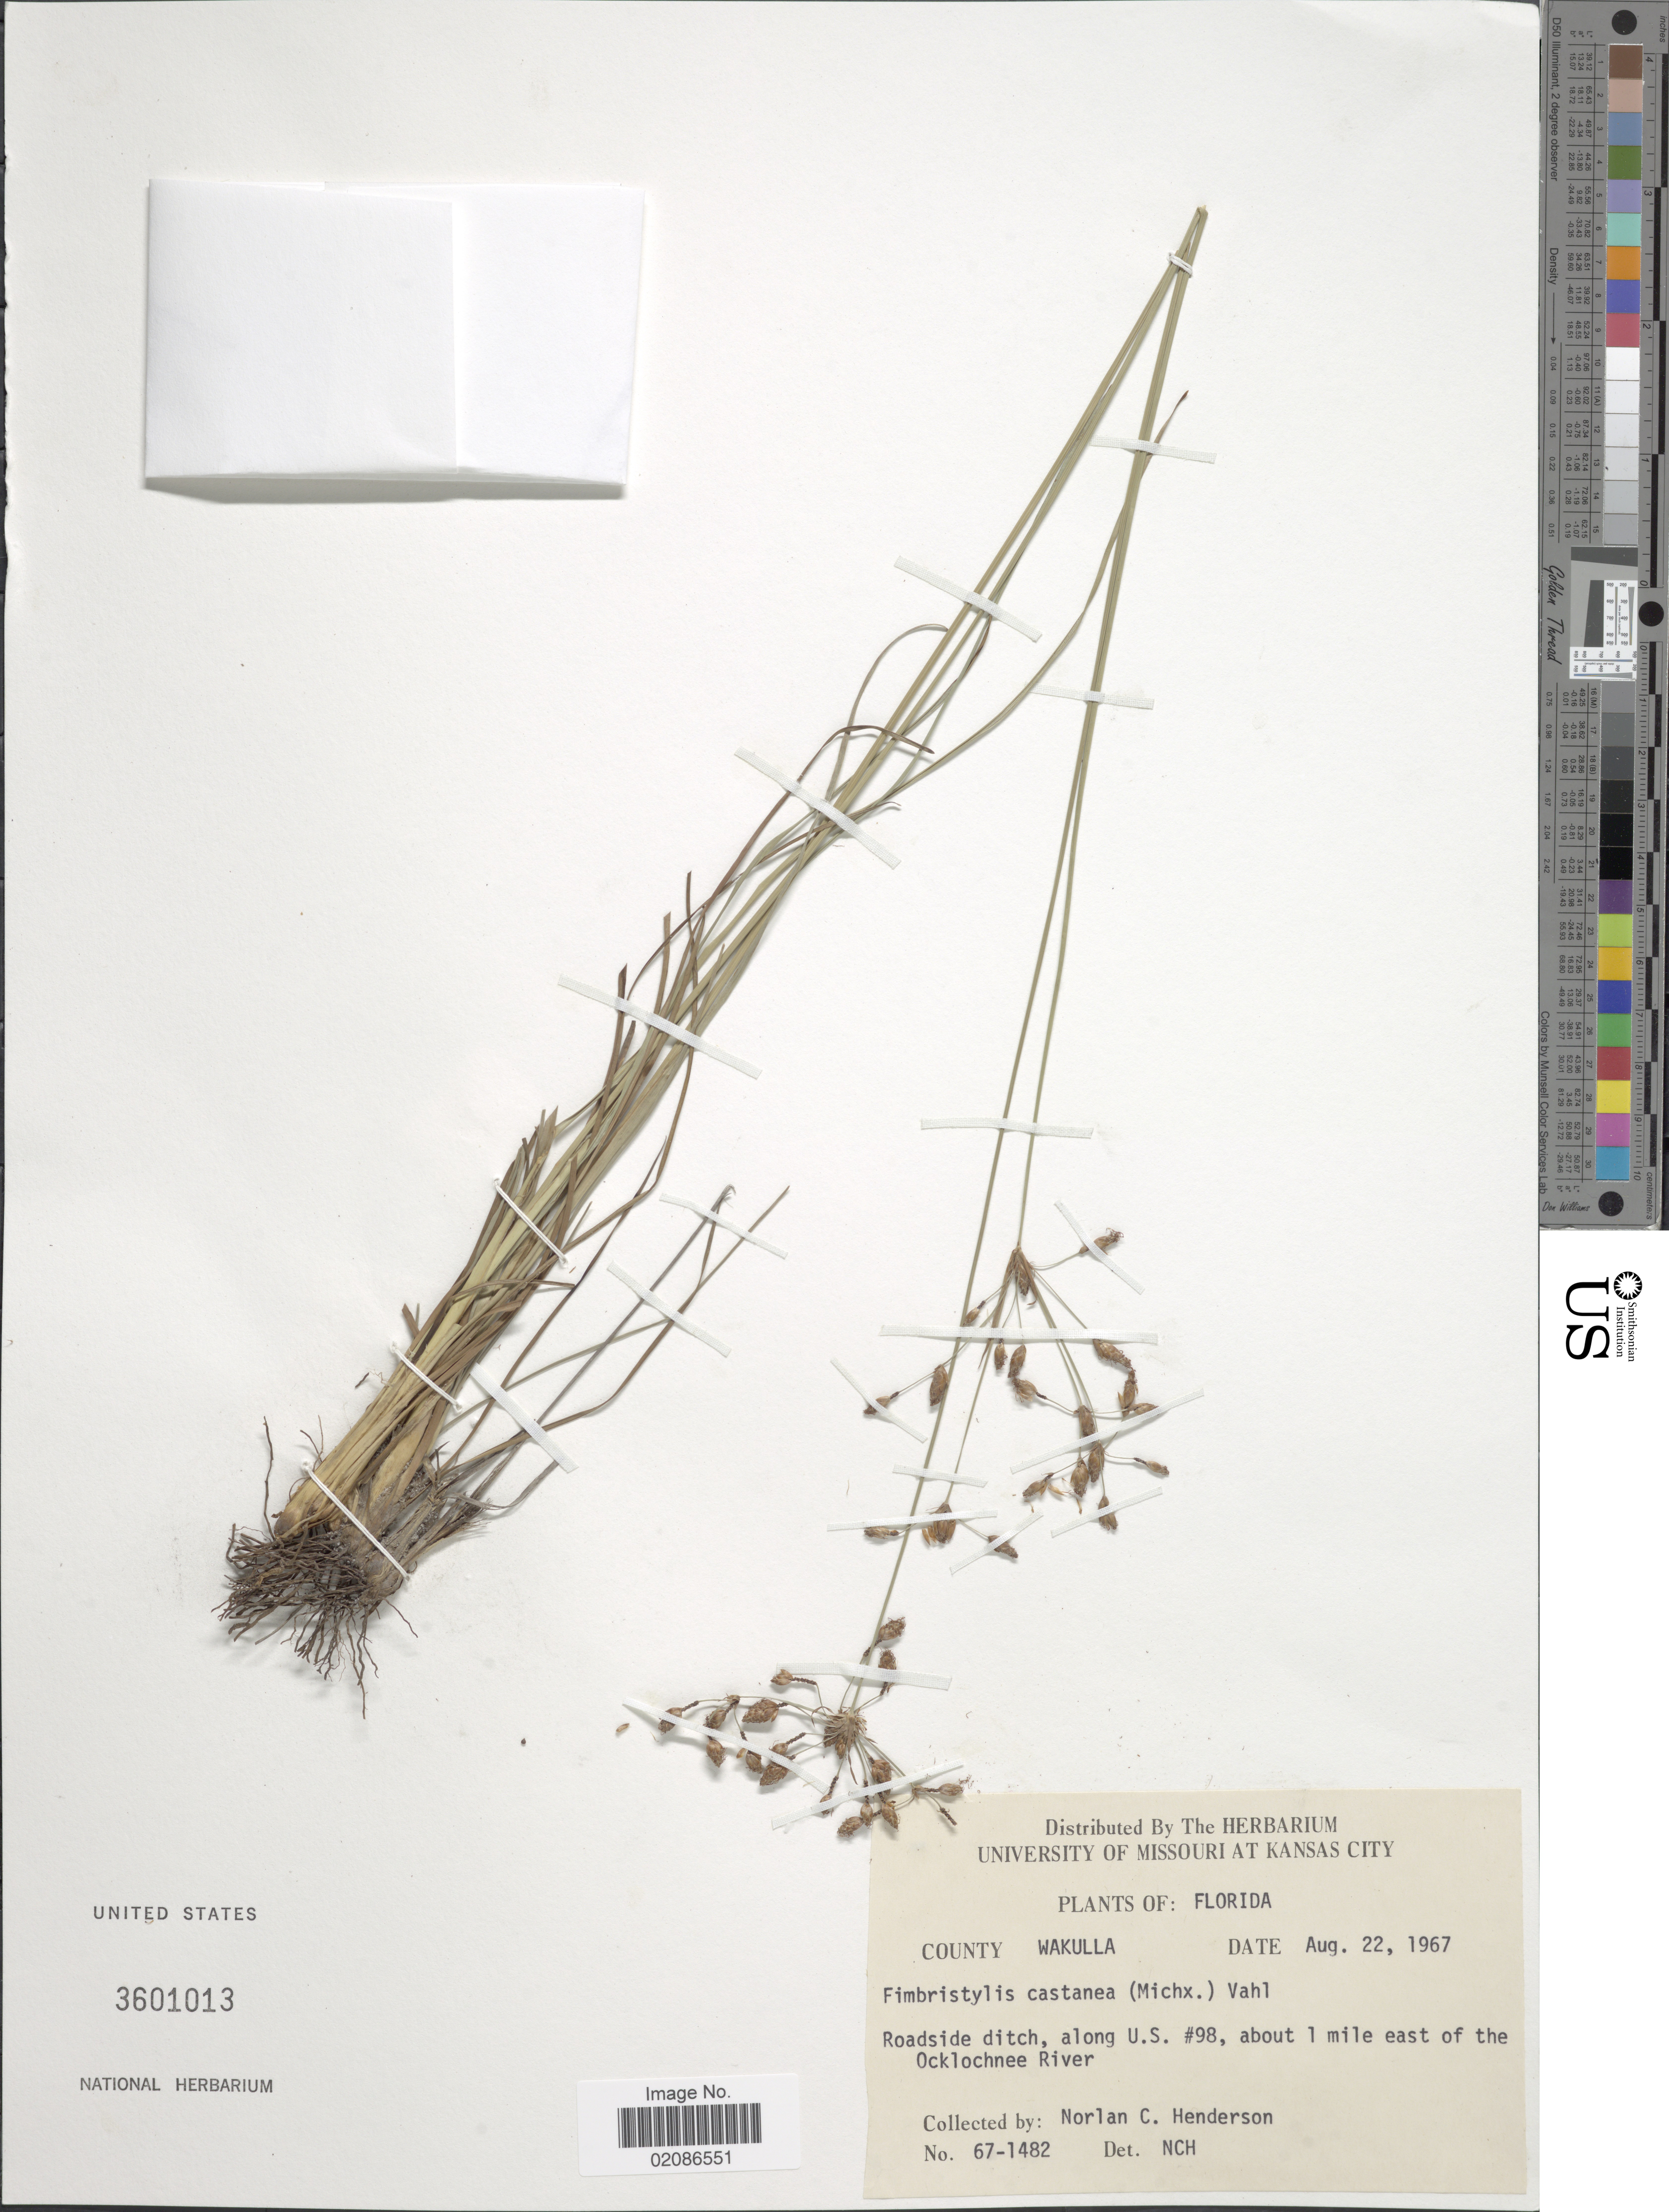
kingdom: Plantae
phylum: Tracheophyta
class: Liliopsida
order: Poales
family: Cyperaceae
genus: Fimbristylis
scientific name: Fimbristylis castanea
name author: (Michx.) Vahl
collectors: N. C. Henderson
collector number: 67-1482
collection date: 1967-08-22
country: United States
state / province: Florida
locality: County Wakulla, Roadside ditch, along U.S. # 98, about 1 mile east of the Ocklochnee River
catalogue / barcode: US 3601013